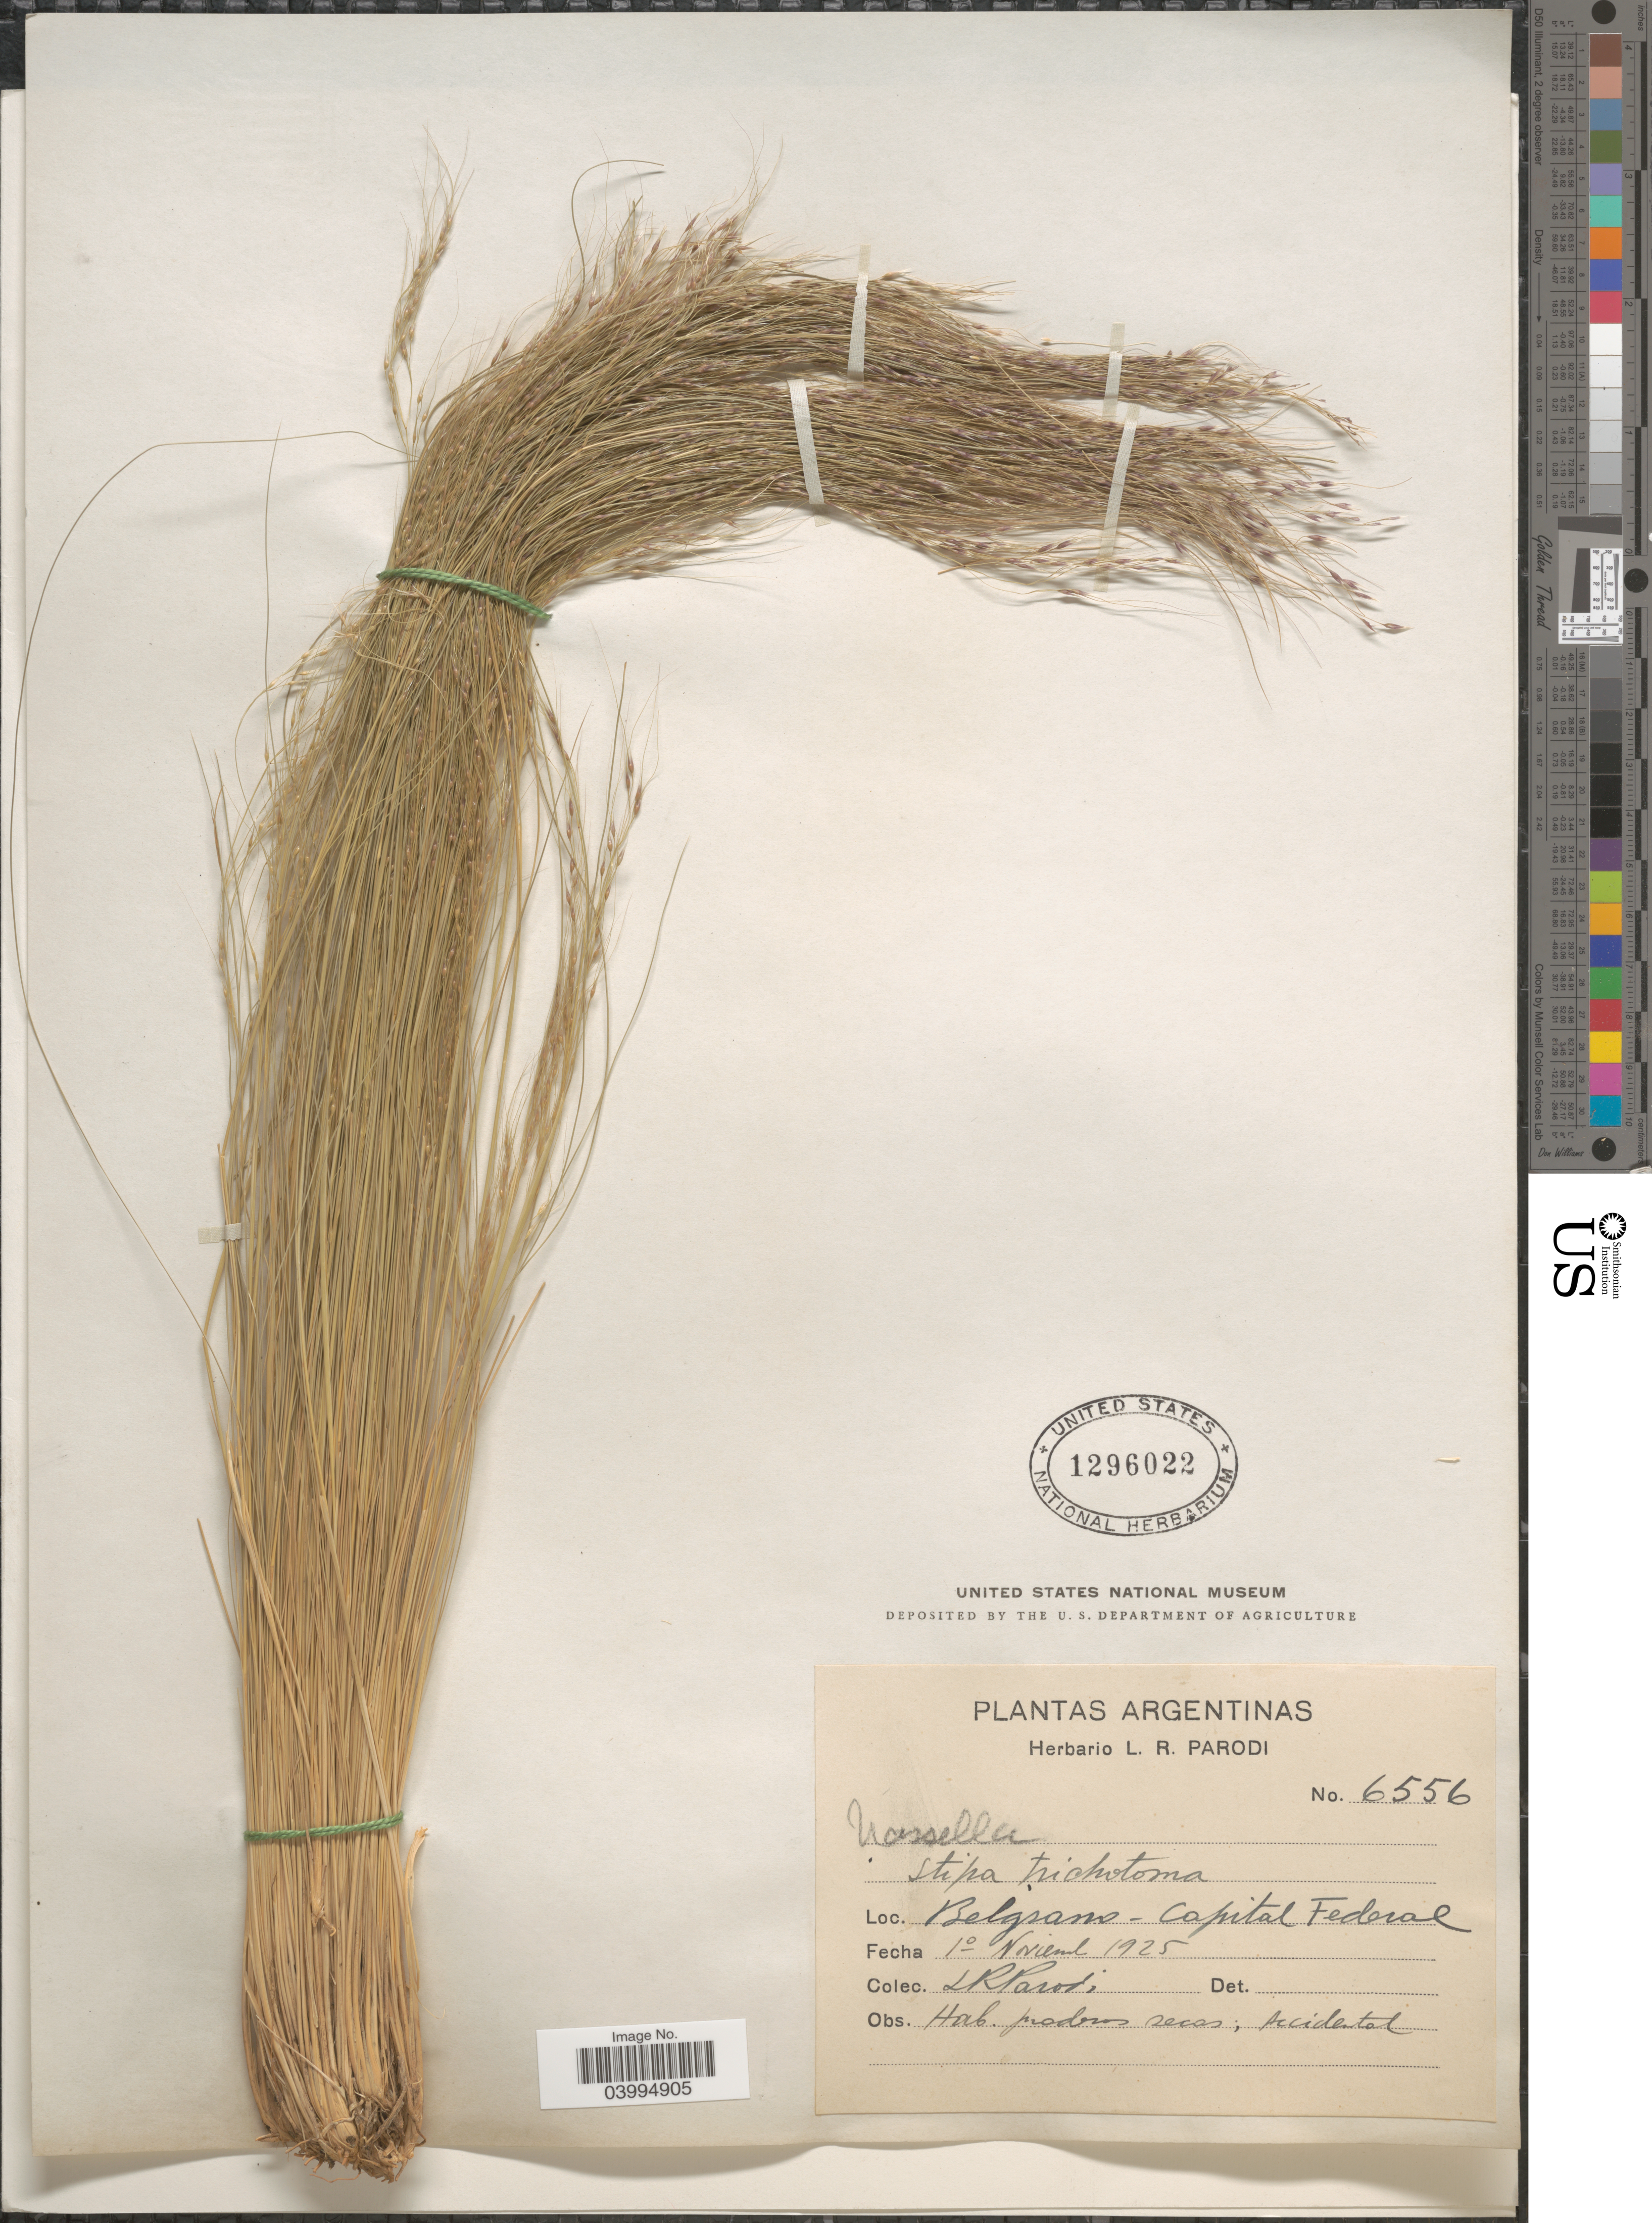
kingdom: Plantae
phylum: Tracheophyta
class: Liliopsida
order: Poales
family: Poaceae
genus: Nassella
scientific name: Nassella trichotoma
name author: (Ness) Hack. ex Arechav.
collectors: L. R. Parodi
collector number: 6556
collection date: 1925-11-10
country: Argentina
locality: Belgrano - Capital Federal.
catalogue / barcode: US 1296022